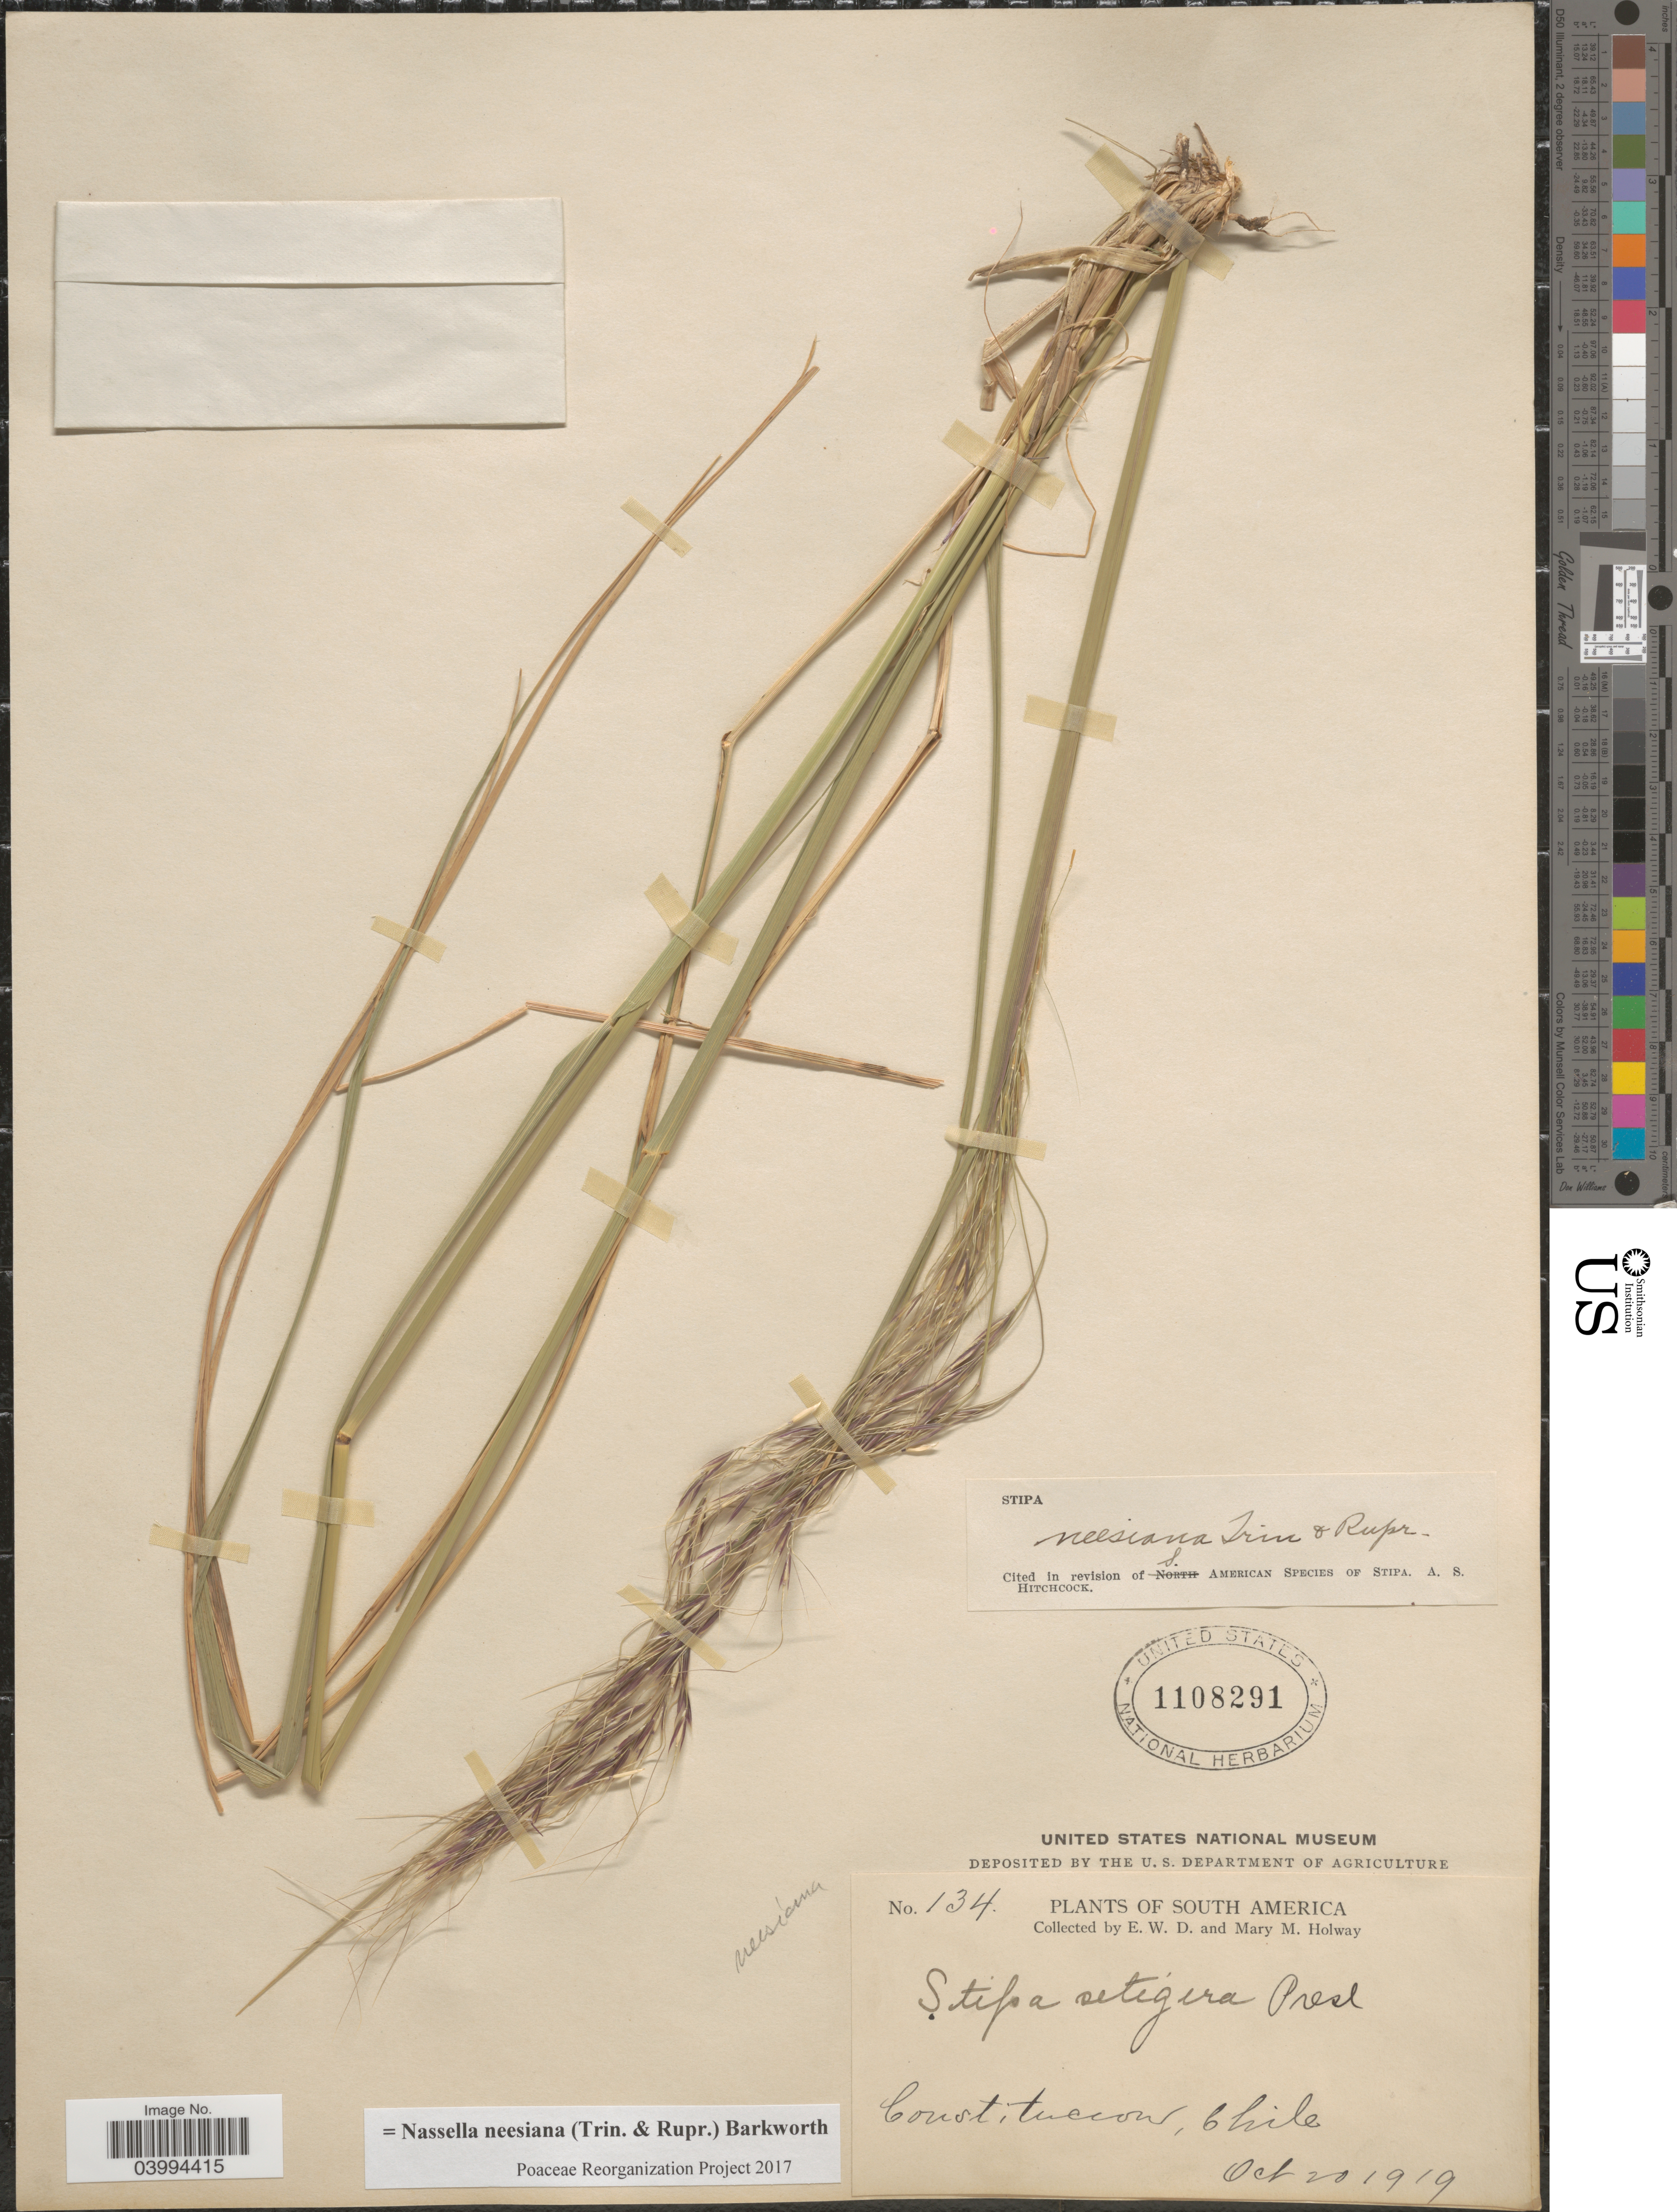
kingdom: Plantae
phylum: Tracheophyta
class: Liliopsida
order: Poales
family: Poaceae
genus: Nassella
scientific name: Nassella neesiana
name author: (Trin. & Rupr.) Barkworth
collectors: E. W. D. Holway & M. M. Holway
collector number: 134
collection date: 1919-10-20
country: Chile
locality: Constitucion.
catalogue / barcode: US 1108291